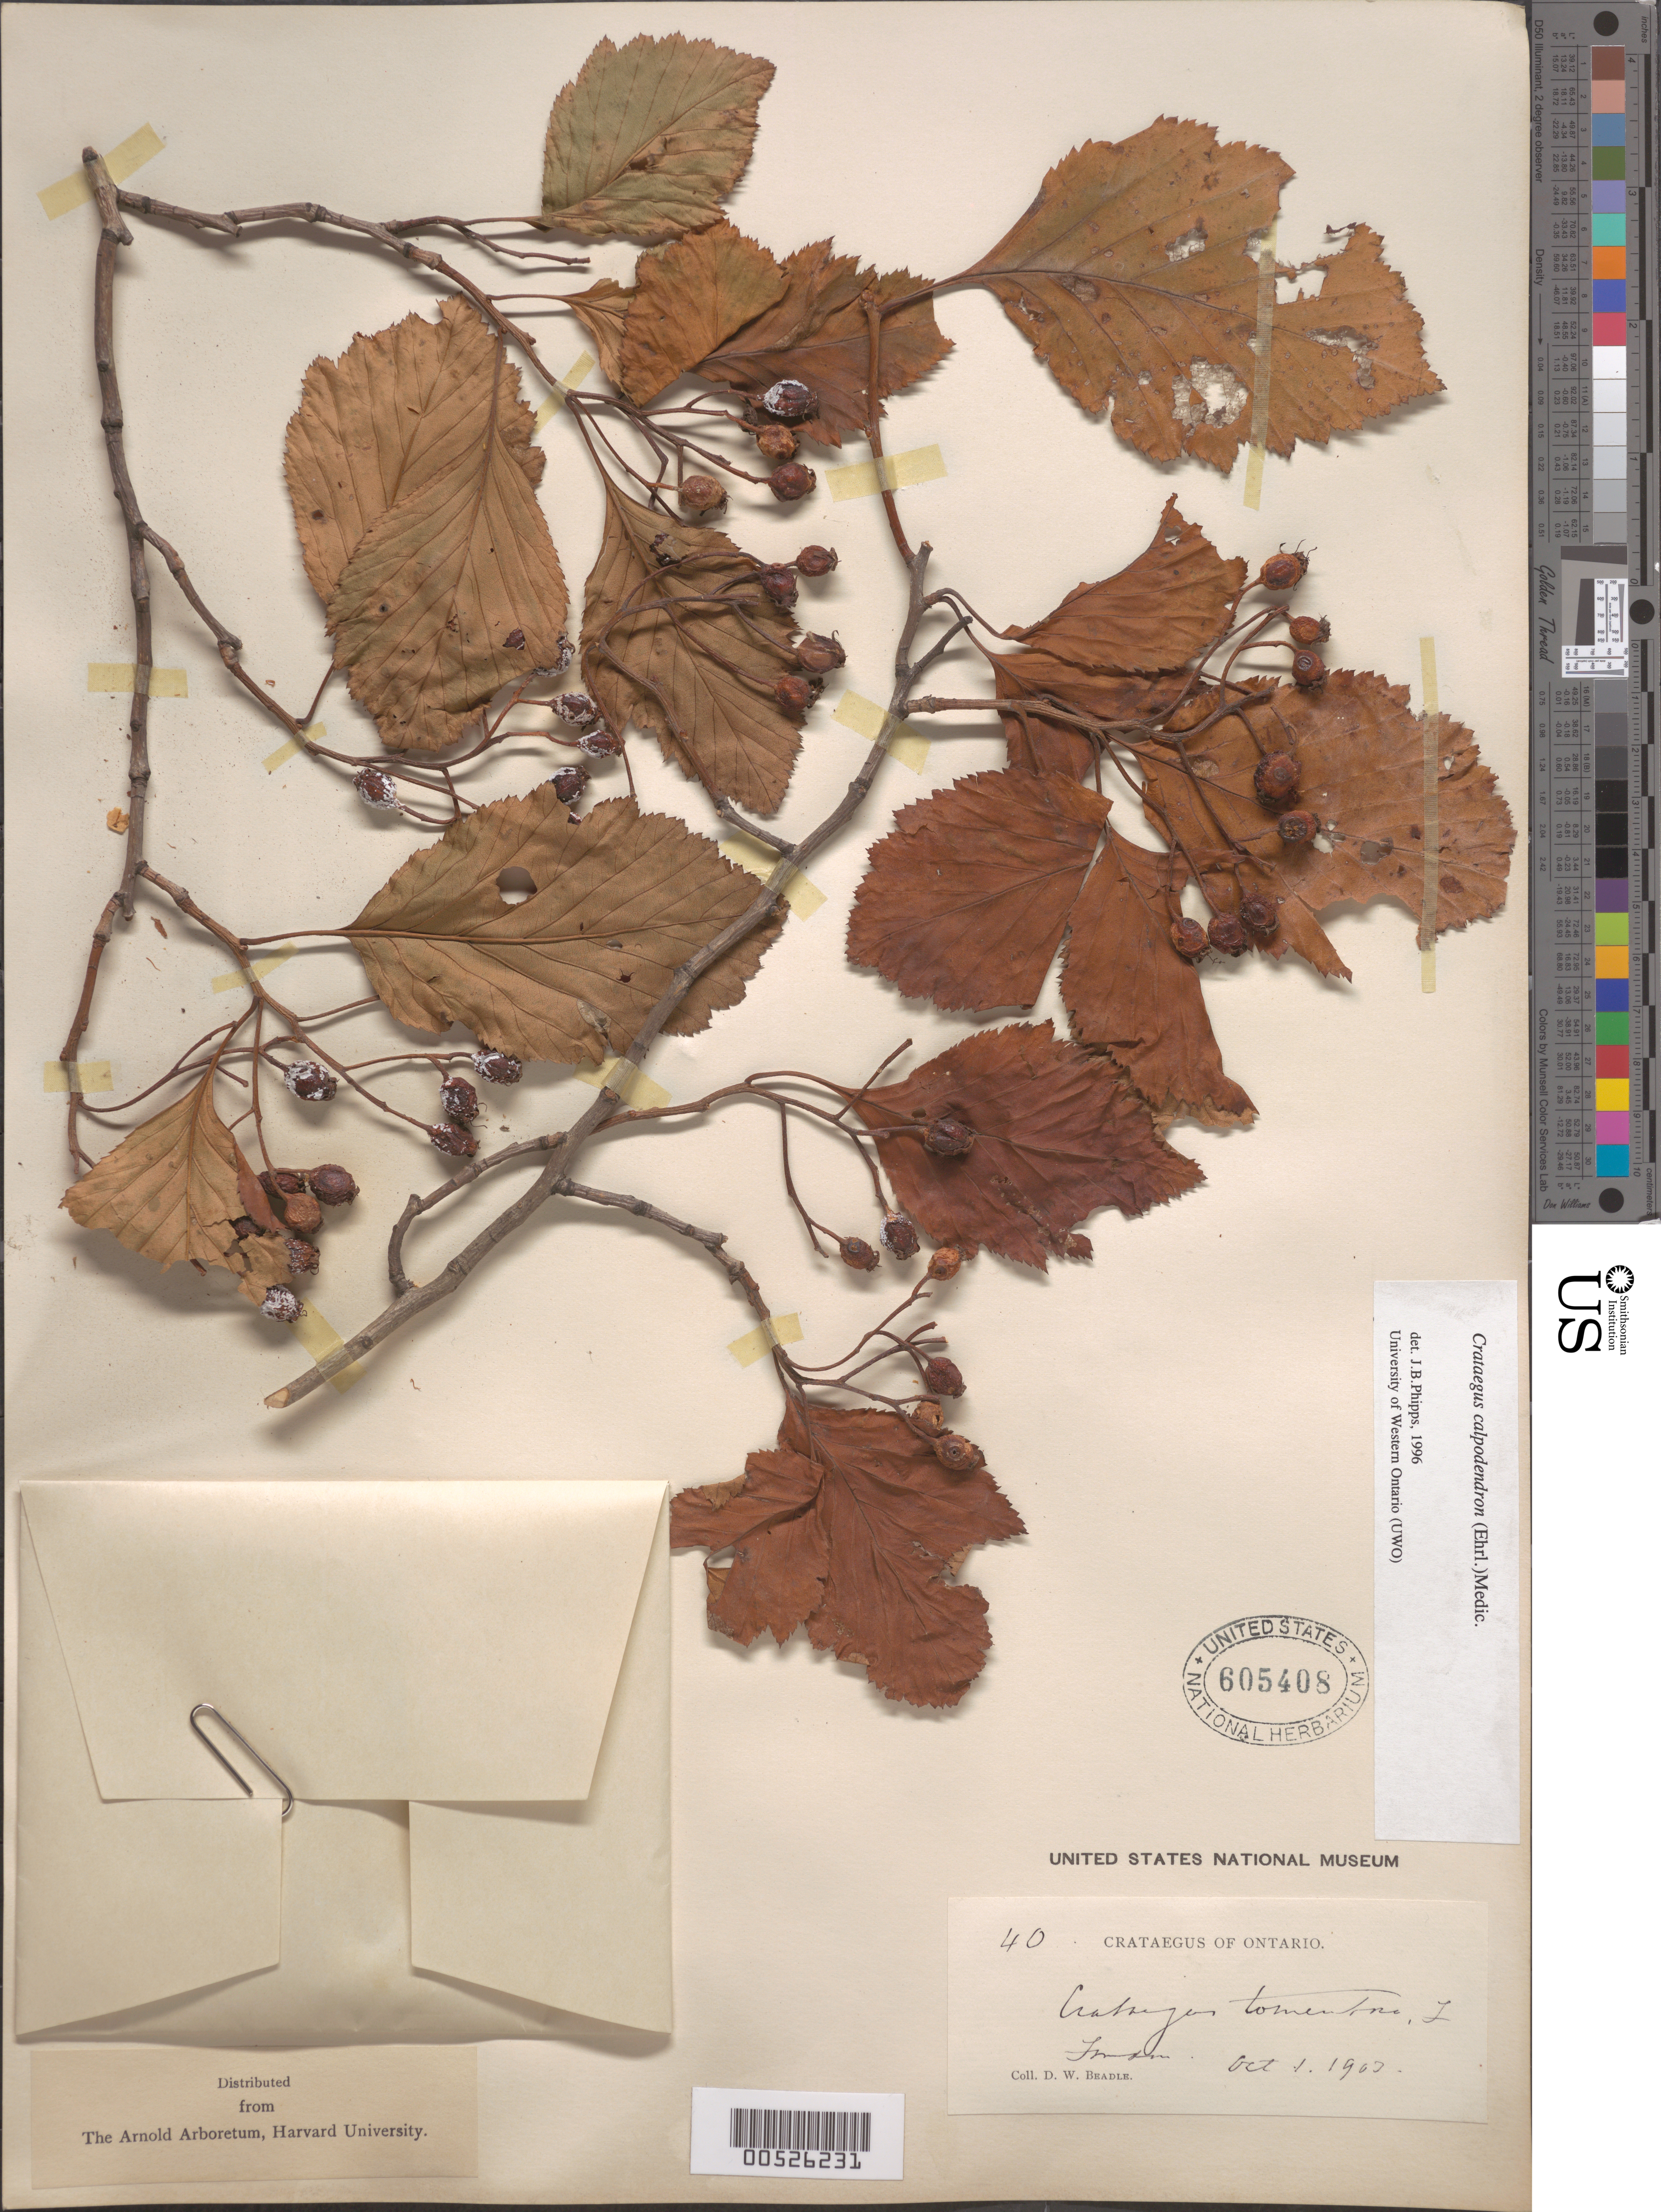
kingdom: Plantae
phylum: Tracheophyta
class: Magnoliopsida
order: Rosales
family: Rosaceae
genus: Crataegus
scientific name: Crataegus calpodendron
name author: (Ehrh.) Medik.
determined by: Phipps, James B., (UWO), University of Western Ontario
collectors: D. Beadle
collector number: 40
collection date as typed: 01 Oct 1903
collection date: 1903-10-01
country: Canada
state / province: Ontario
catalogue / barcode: US 605408